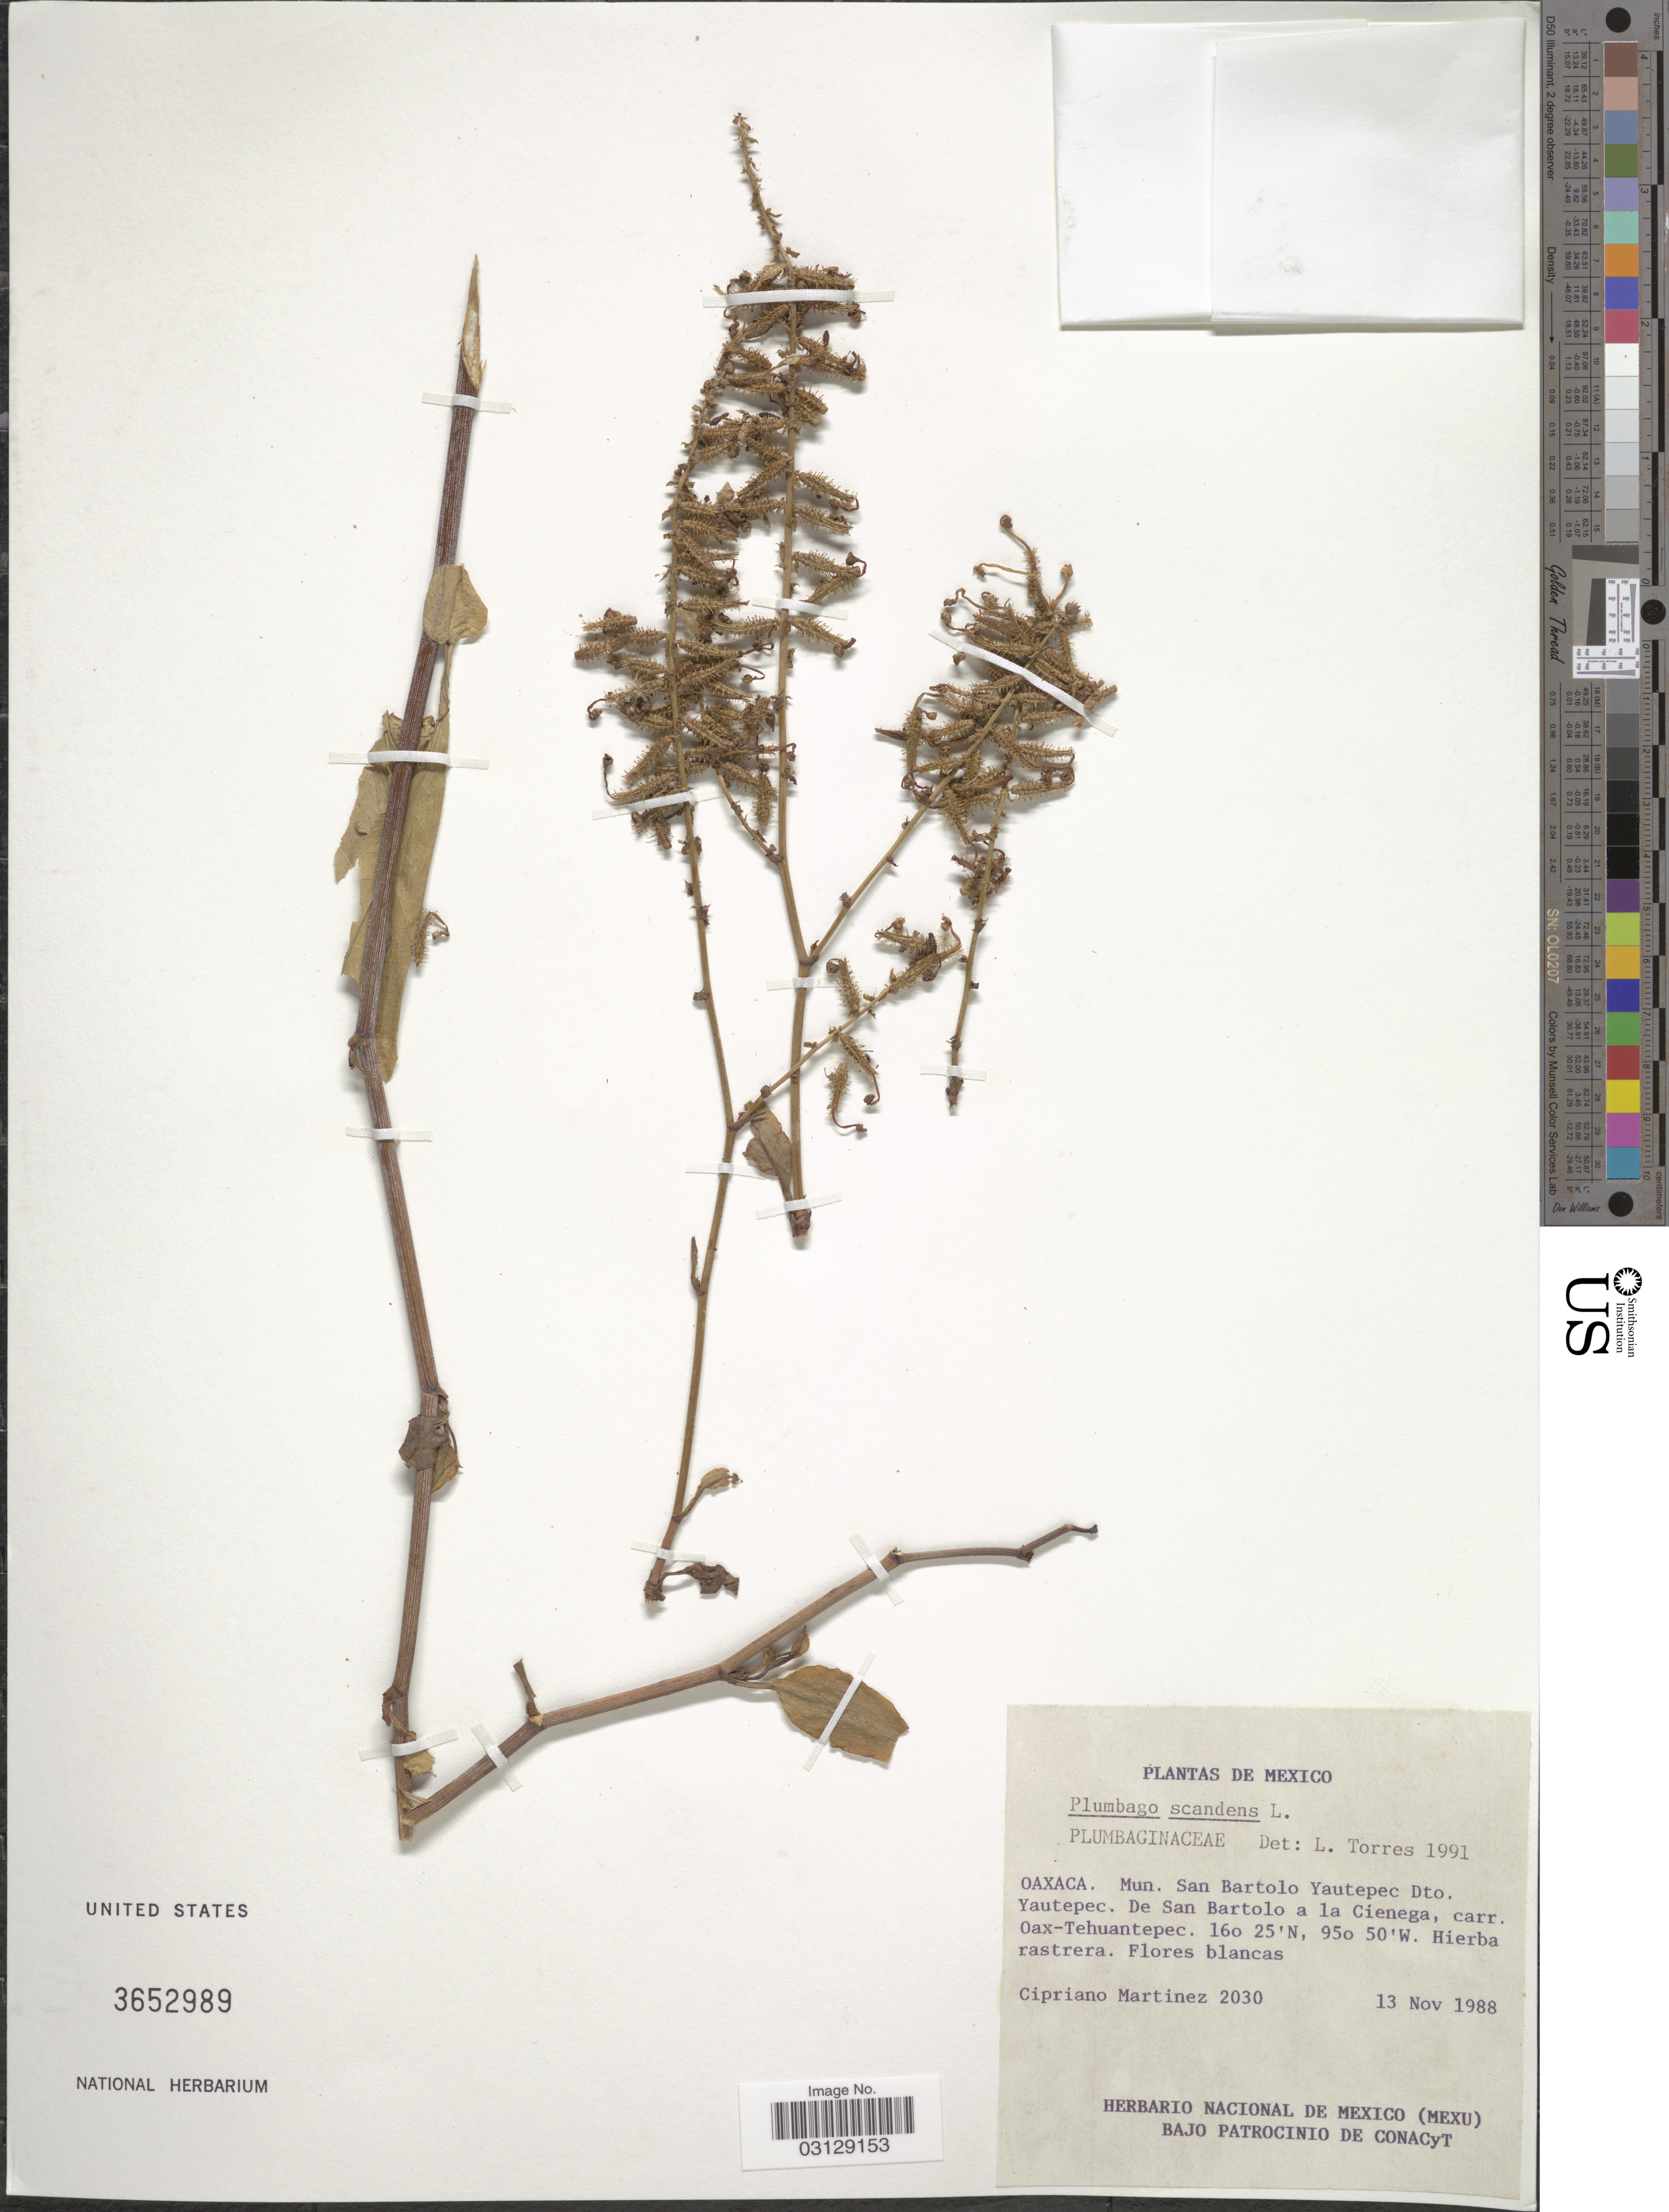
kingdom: Plantae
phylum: Tracheophyta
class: Magnoliopsida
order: Caryophyllales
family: Plumbaginaceae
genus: Plumbago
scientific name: Plumbago scandens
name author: L.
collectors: C. Martínez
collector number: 2030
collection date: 1988-11-13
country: Mexico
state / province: Oaxaca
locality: Mun. San Bartolo Yautepec Dto. Yautepec. De San Bartolo a la Cienega, carr. Oax-Tehuantepec.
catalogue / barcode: US 3652989